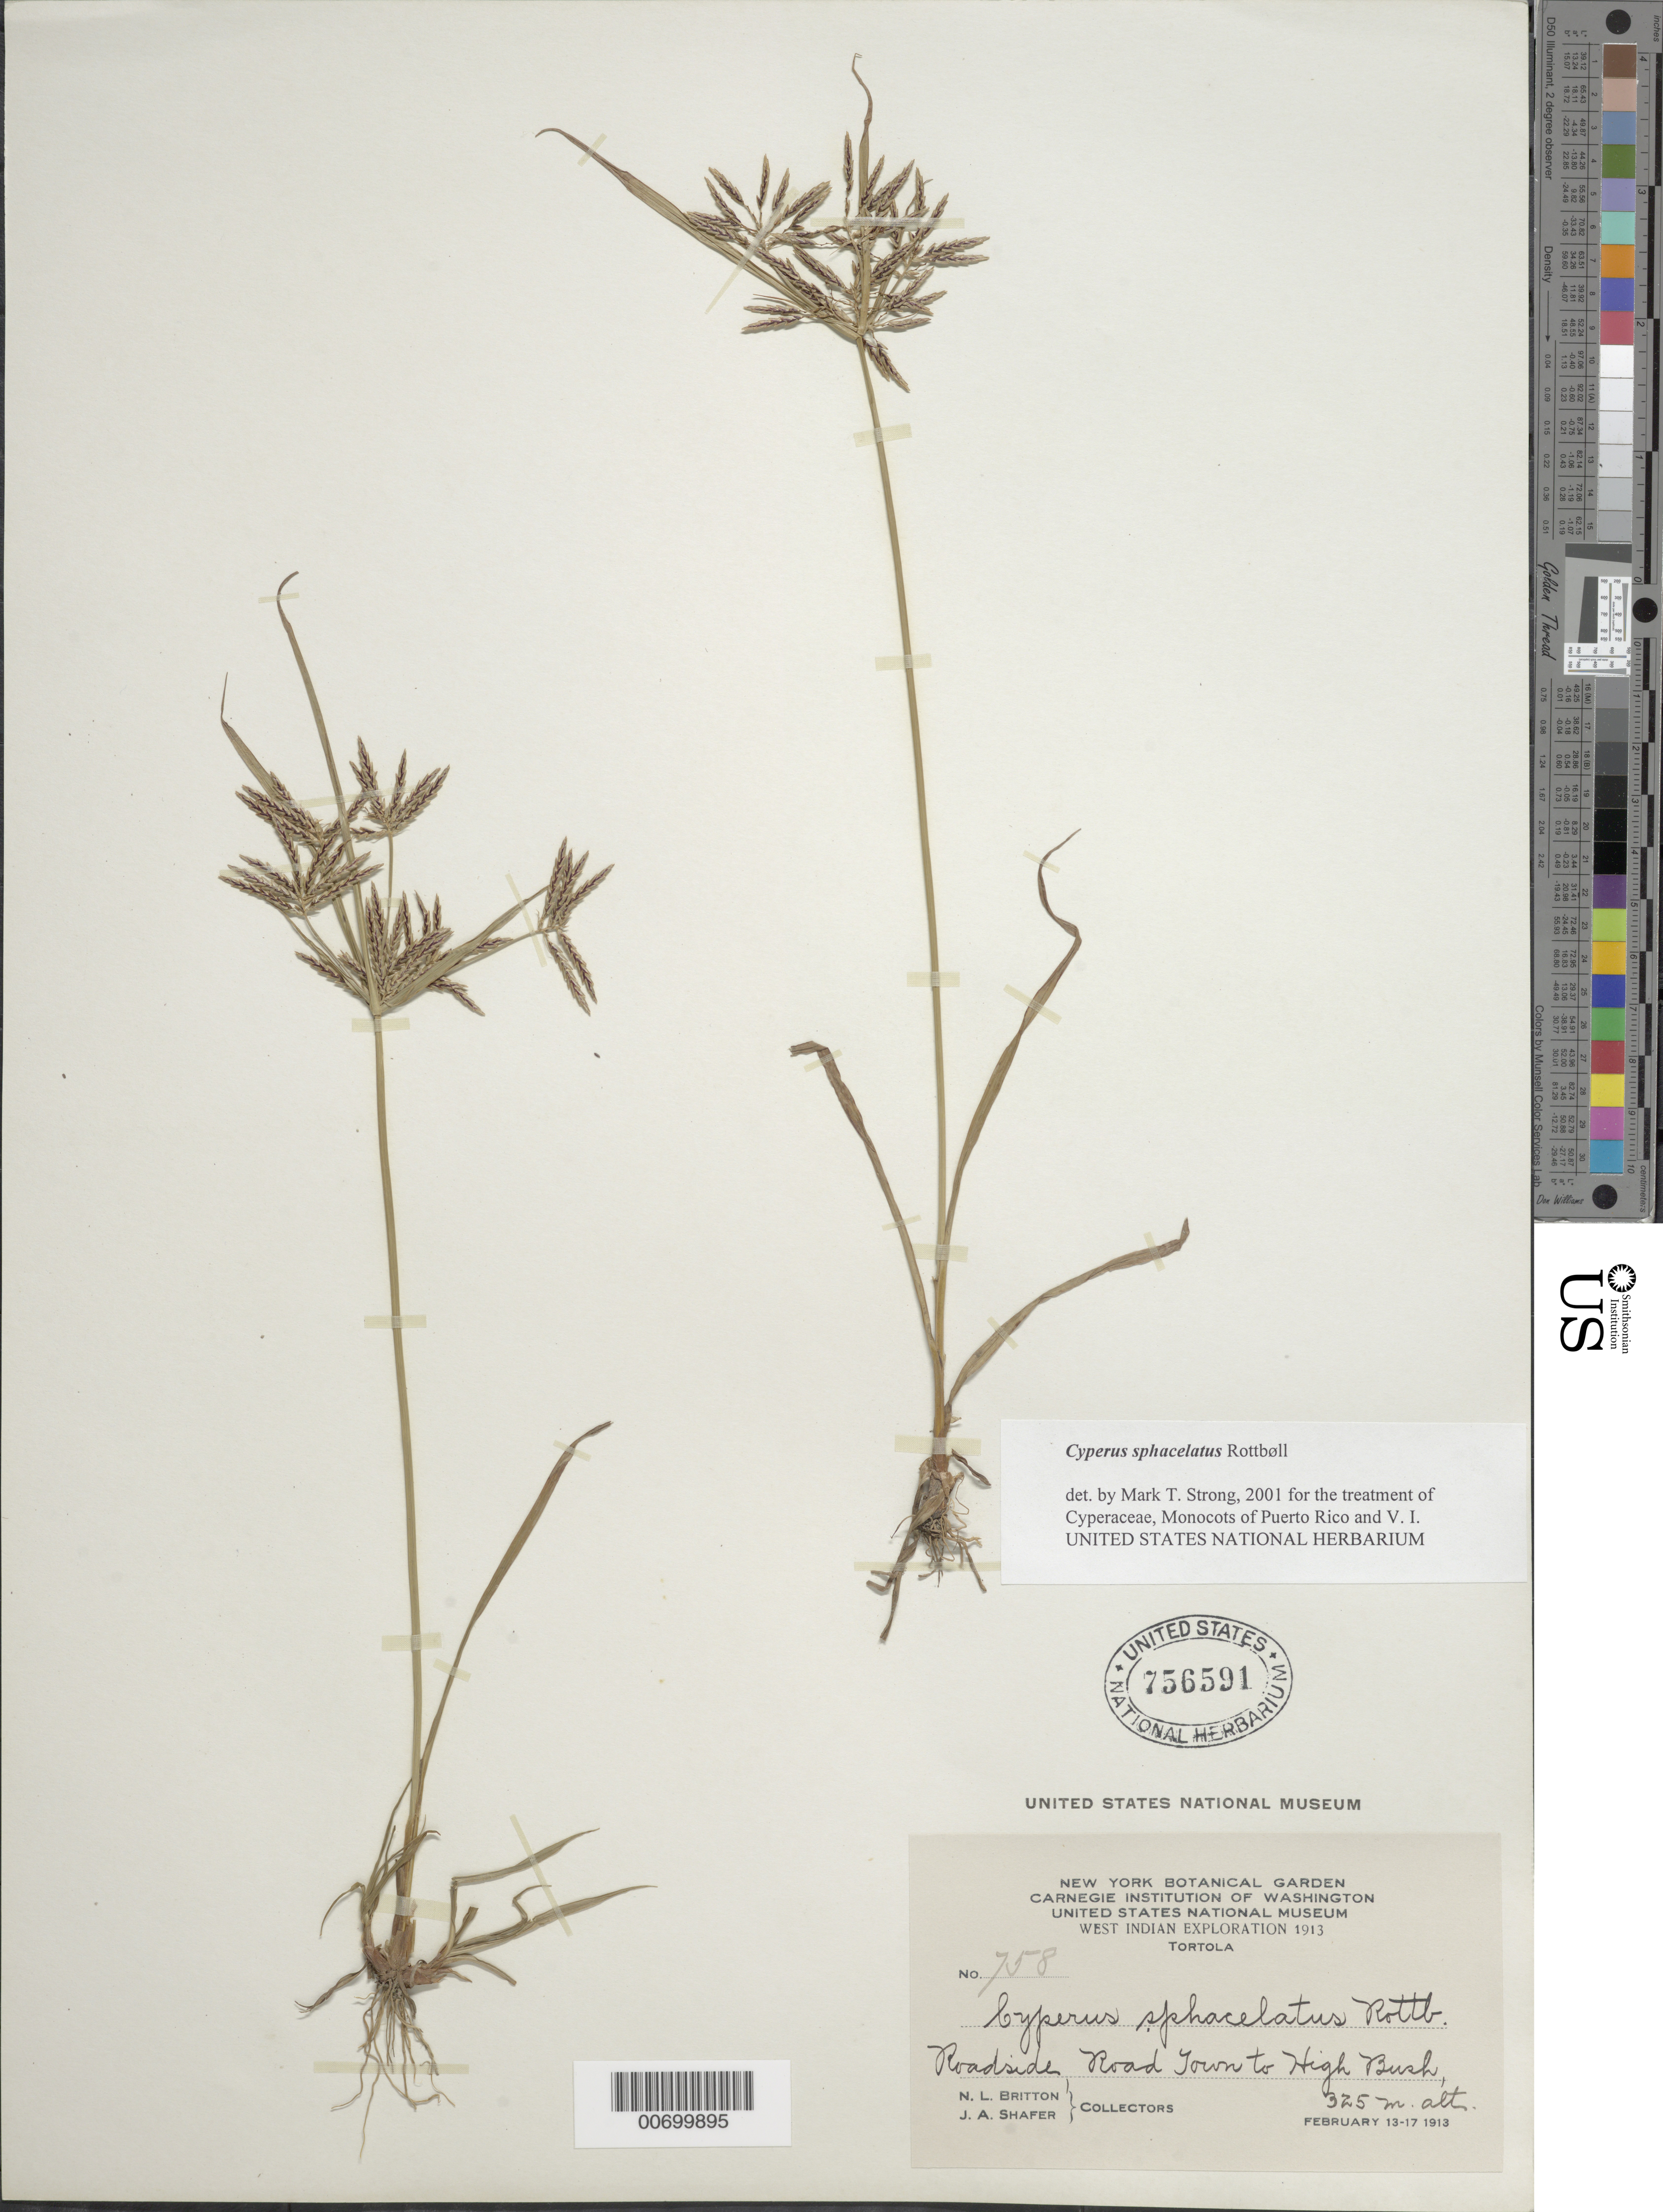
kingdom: Plantae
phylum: Tracheophyta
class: Liliopsida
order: Poales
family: Cyperaceae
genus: Cyperus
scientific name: Cyperus sphacelatus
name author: Rottb.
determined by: Strong, M. T., (US), Smithsonian Institution - National Museum of Natural History (UNITED STATES)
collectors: N. Britton & J. A. Shafer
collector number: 758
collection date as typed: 13 Feb 1913 to 17 Feb 1913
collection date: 1913-02-13/1913-02-17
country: British Virgin Islands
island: Tortola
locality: Tortola: Road Town to High Bush.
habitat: Roadside.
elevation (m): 325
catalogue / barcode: US 756591